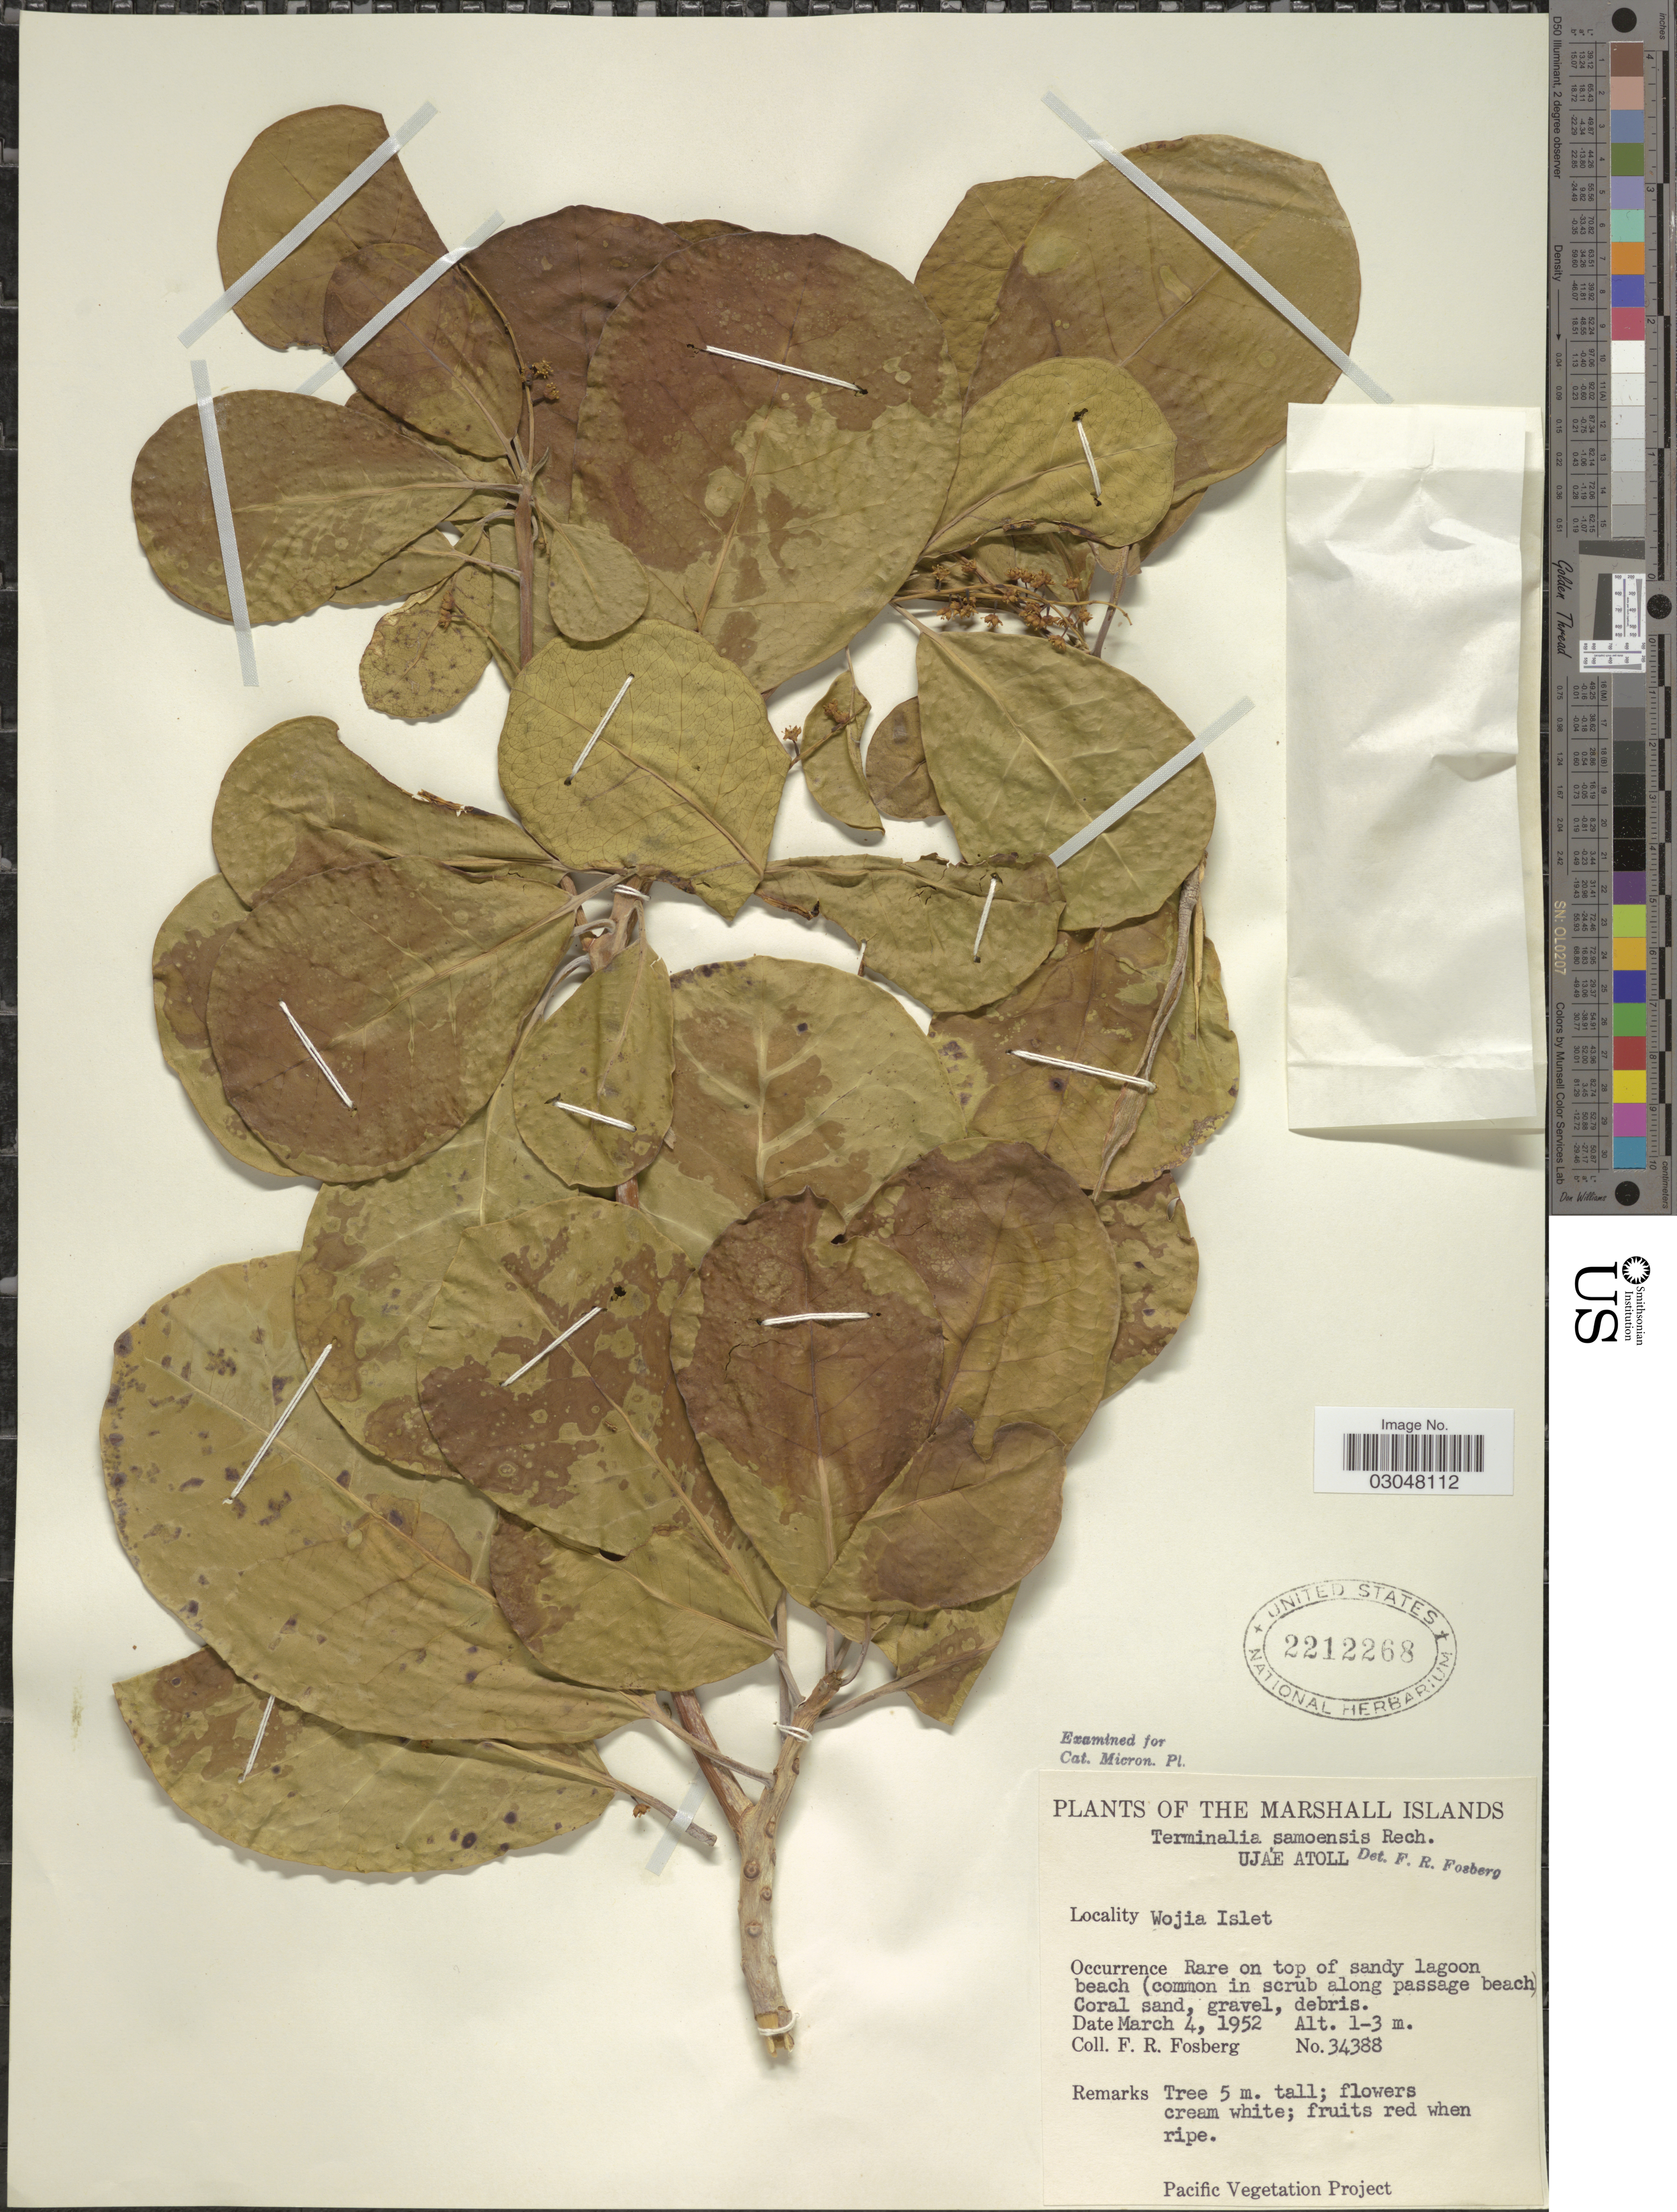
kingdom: Plantae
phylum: Tracheophyta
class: Magnoliopsida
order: Myrtales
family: Combretaceae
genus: Terminalia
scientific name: Terminalia samoensis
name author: Rech.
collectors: F. R. Fosberg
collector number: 34388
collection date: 1952-03-04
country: Marshall Islands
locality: Ujae Atoll. Wojia Islet.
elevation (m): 1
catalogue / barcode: US 2212268